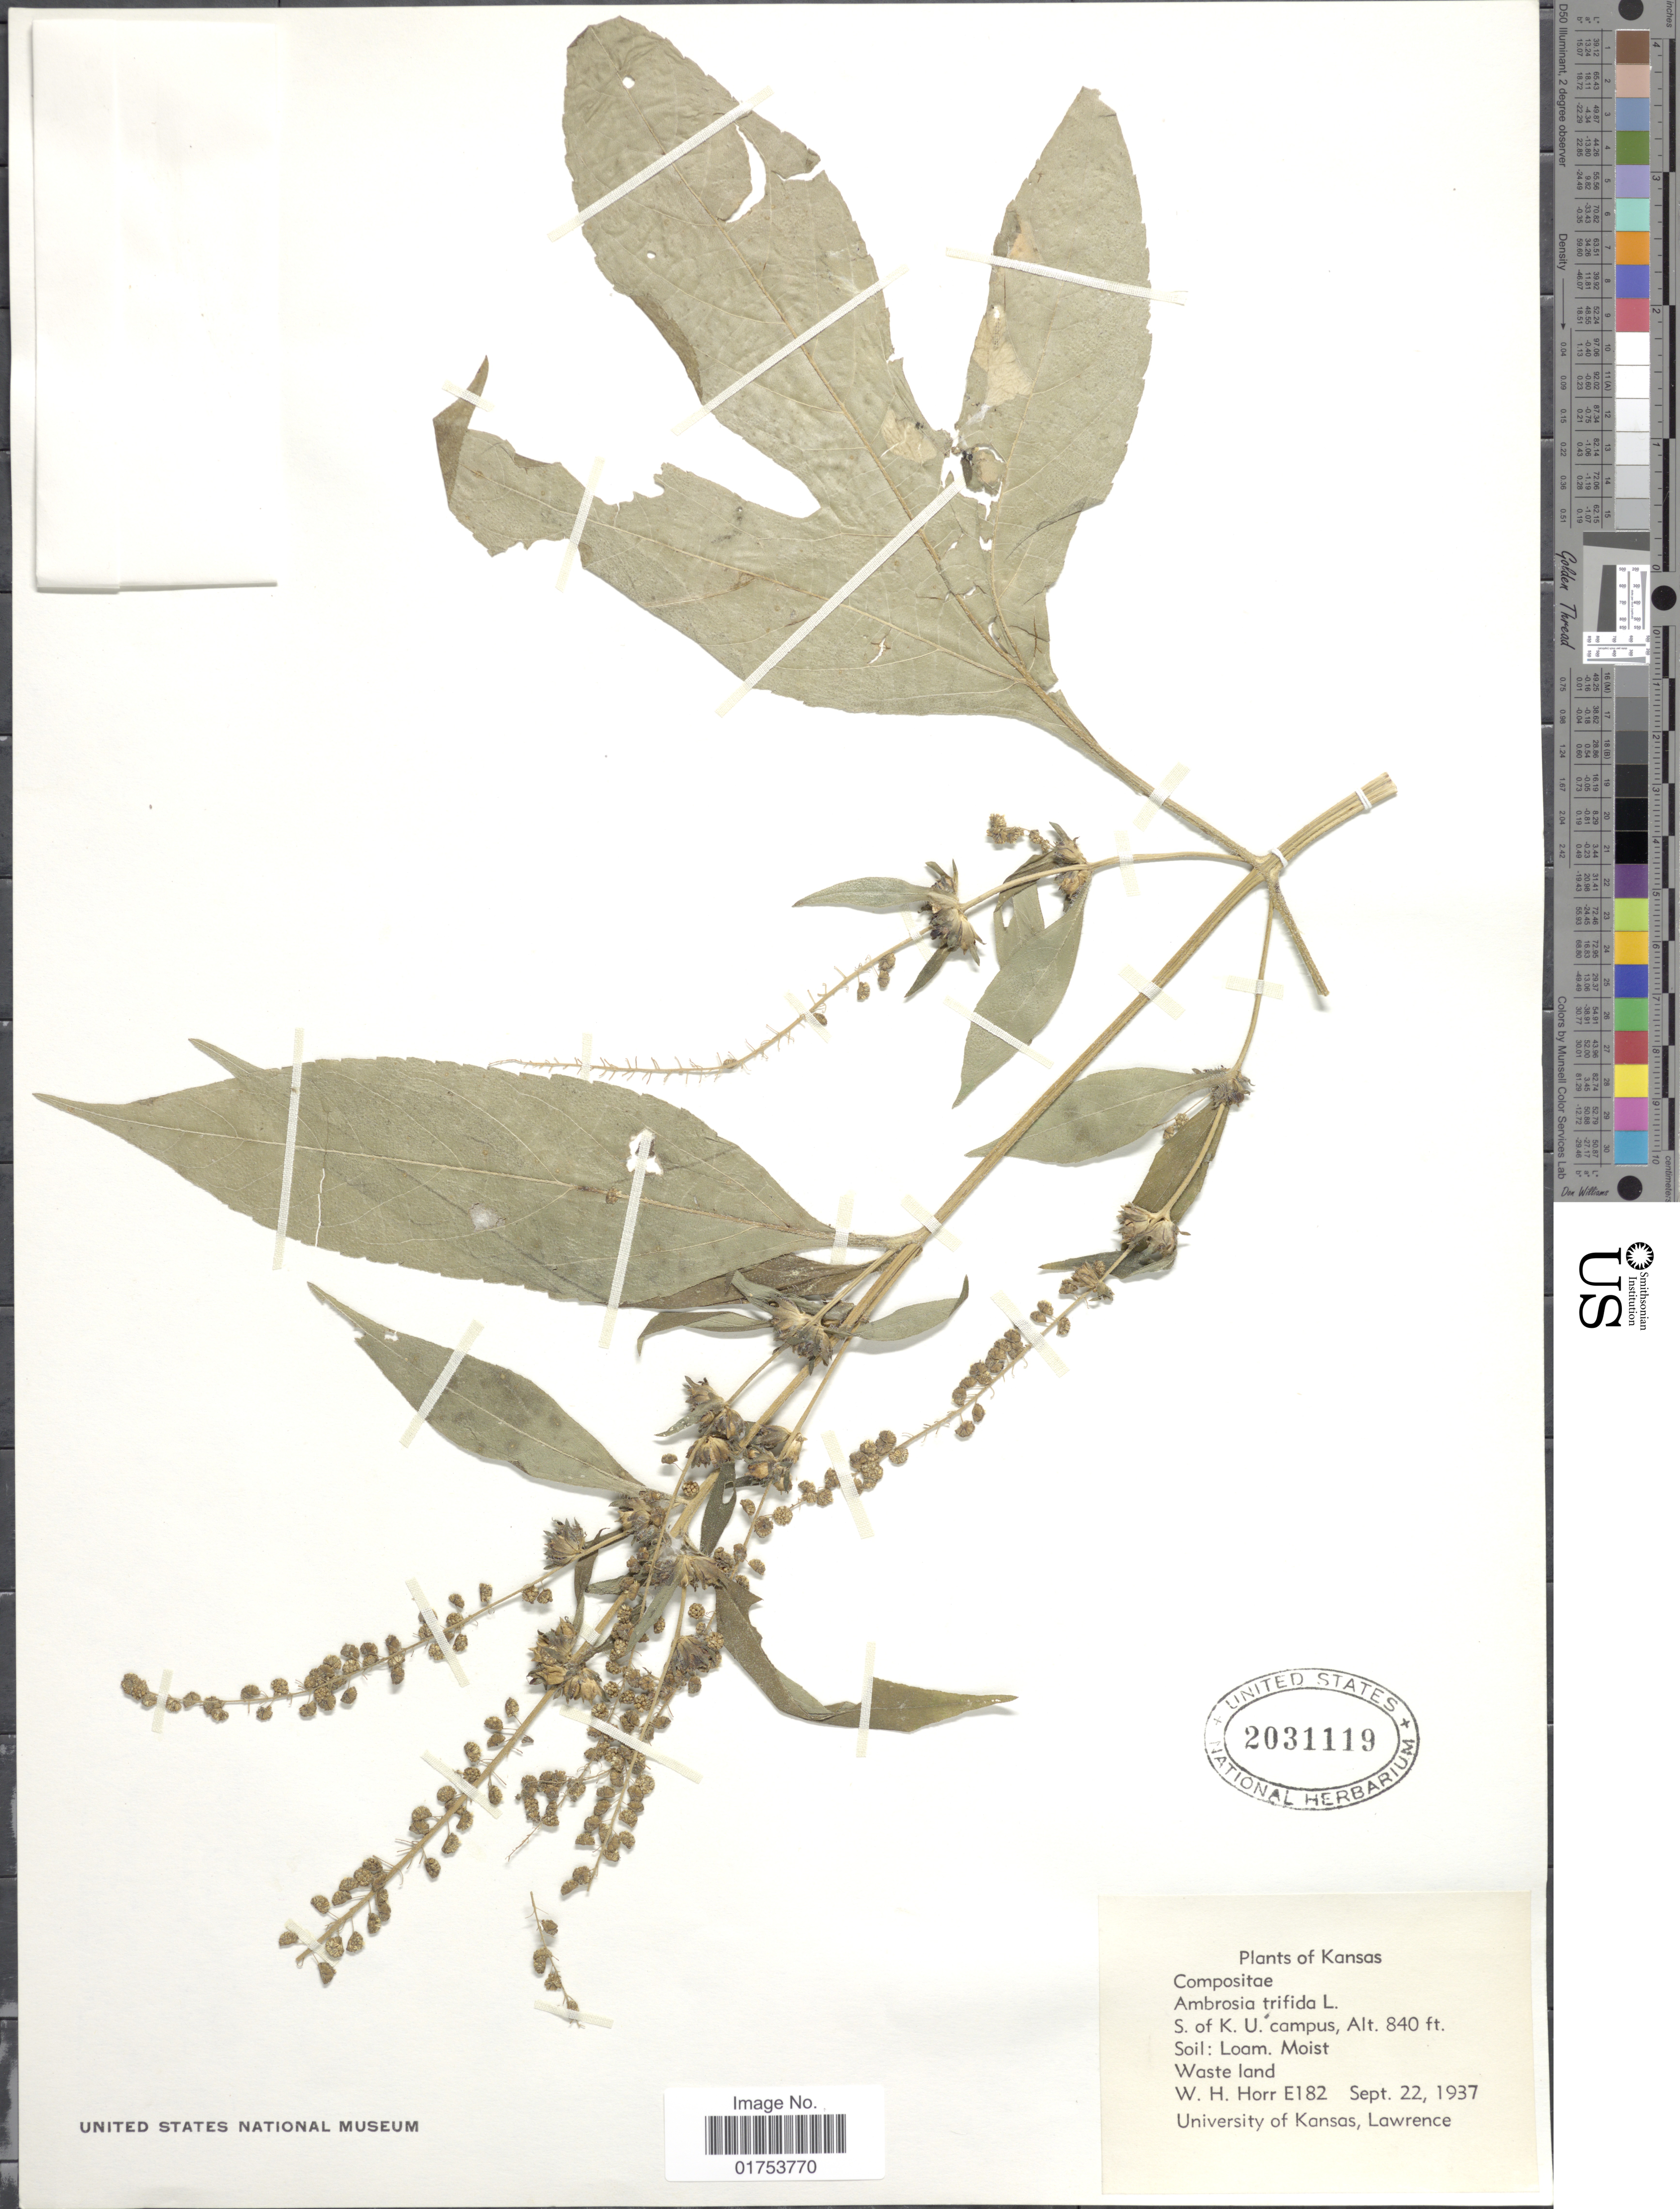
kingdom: Plantae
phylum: Tracheophyta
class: Magnoliopsida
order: Asterales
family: Asteraceae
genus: Ambrosia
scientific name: Ambrosia trifida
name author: L.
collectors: W. H. Horr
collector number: E182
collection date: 1937-09-22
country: United States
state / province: Kansas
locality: S. of K. U. campus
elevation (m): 256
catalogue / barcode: US 2031119